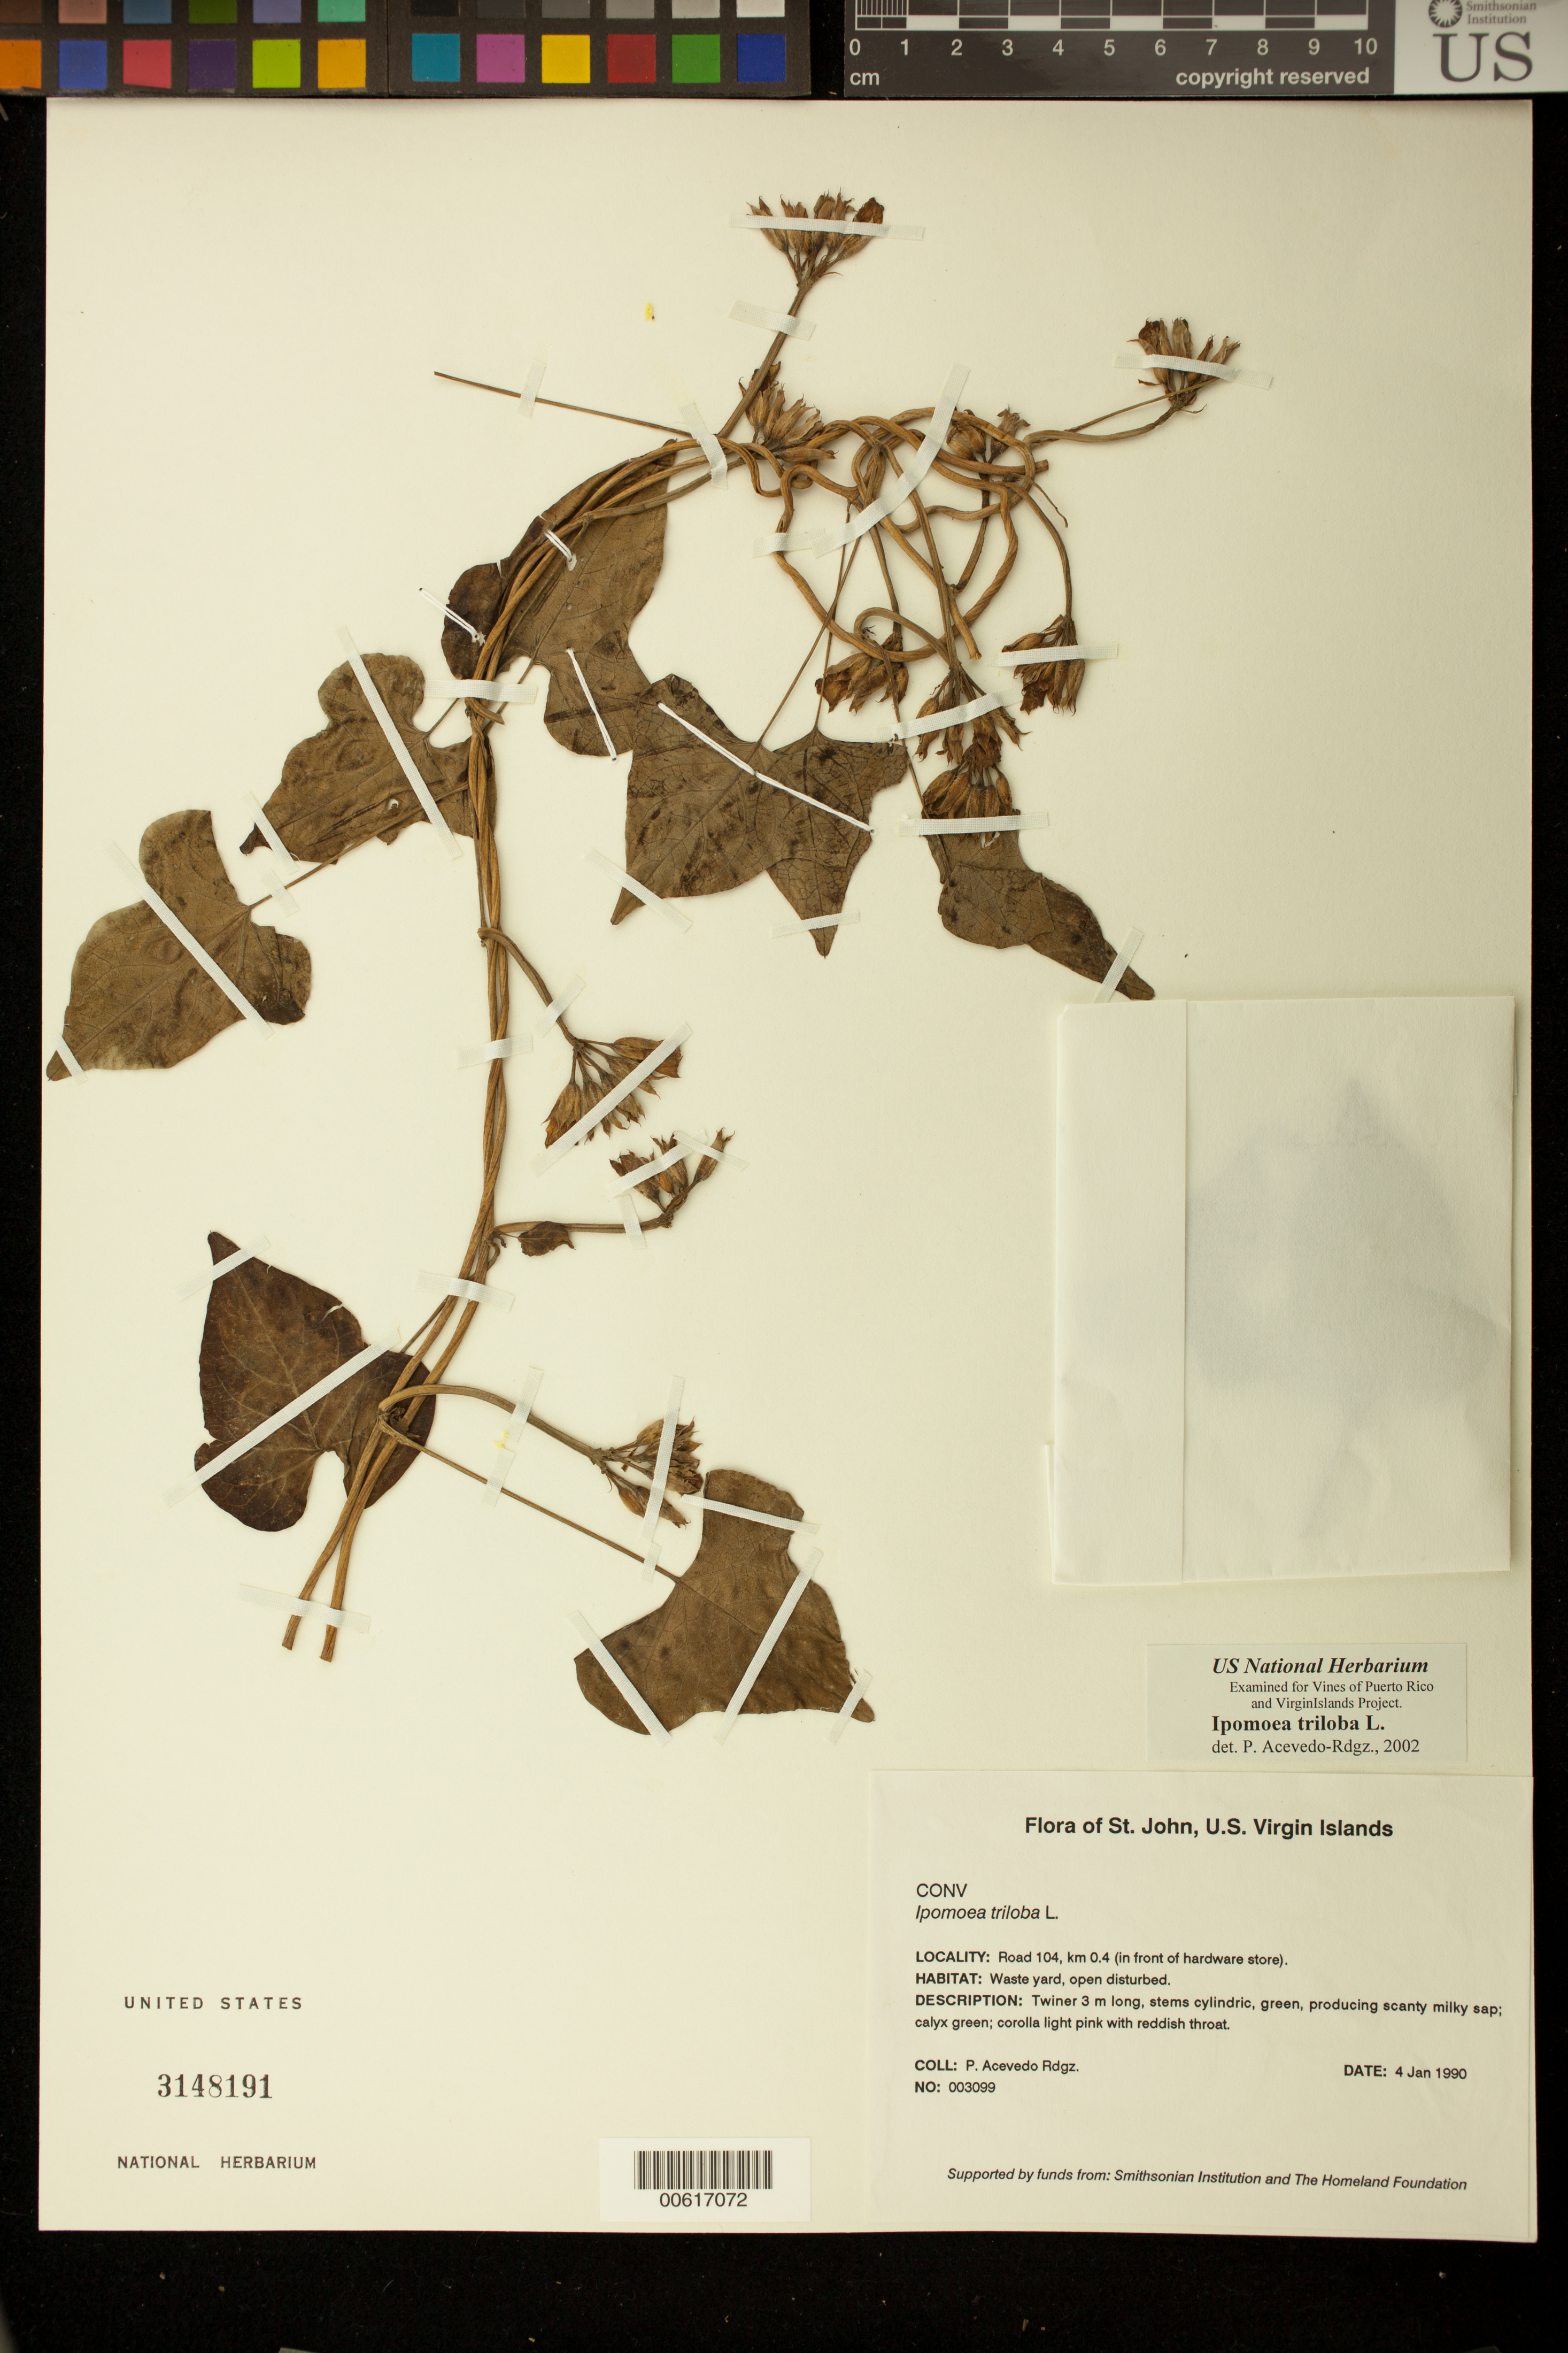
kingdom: Plantae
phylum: Tracheophyta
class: Magnoliopsida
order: Solanales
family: Convolvulaceae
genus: Ipomoea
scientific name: Ipomoea triloba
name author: L.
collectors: P. Acevedo-Rodr.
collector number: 3099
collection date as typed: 04 Jan 1990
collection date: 1990-01-04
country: U.S. Virgin Islands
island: St. John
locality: Cruz Bay Quarter; Road 104, km 0.4 (in front of hardware store).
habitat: Waste yard, open disturbed.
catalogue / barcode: US 3148191